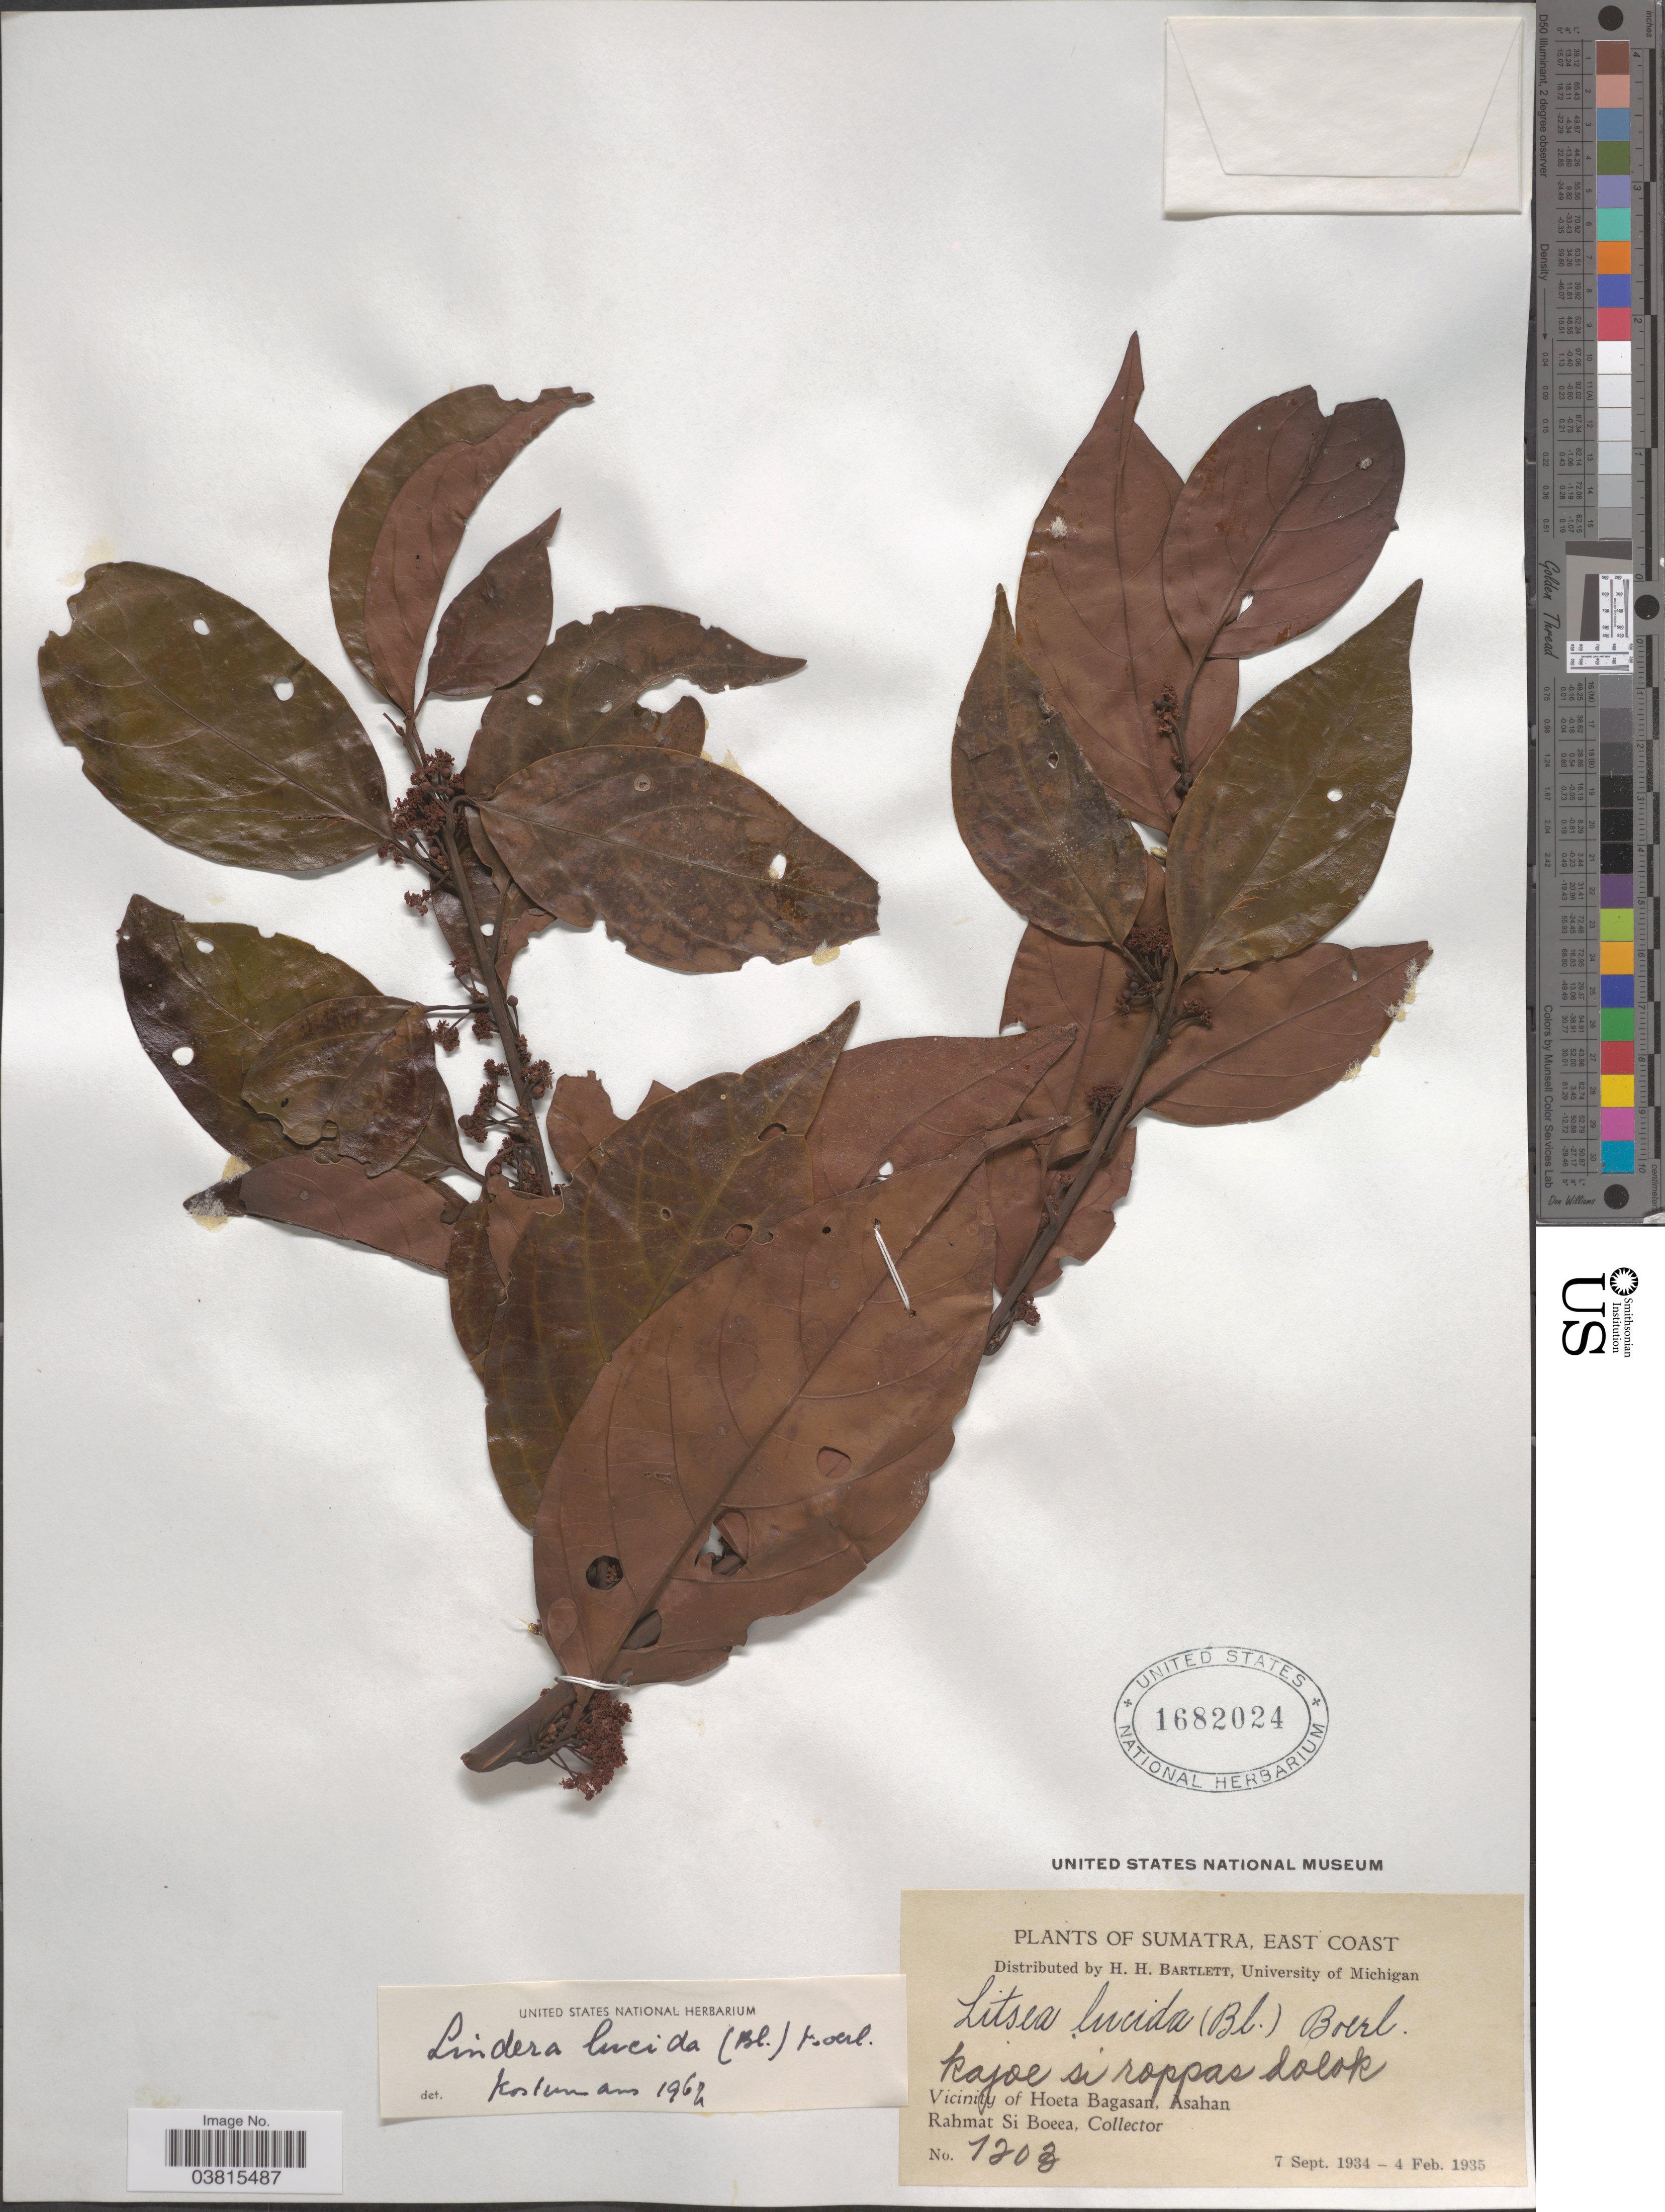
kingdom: Plantae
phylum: Tracheophyta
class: Magnoliopsida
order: Laurales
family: Lauraceae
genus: Lindera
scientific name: Lindera lucida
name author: (Blume) Boerl.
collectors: Rahmat Si Boeea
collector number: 1203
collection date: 1934-09-07/1935-02-04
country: Indonesia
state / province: Sumatra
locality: East Coast. Vicinity of Hoeta Bagasan, Asahan.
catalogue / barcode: US 1682024